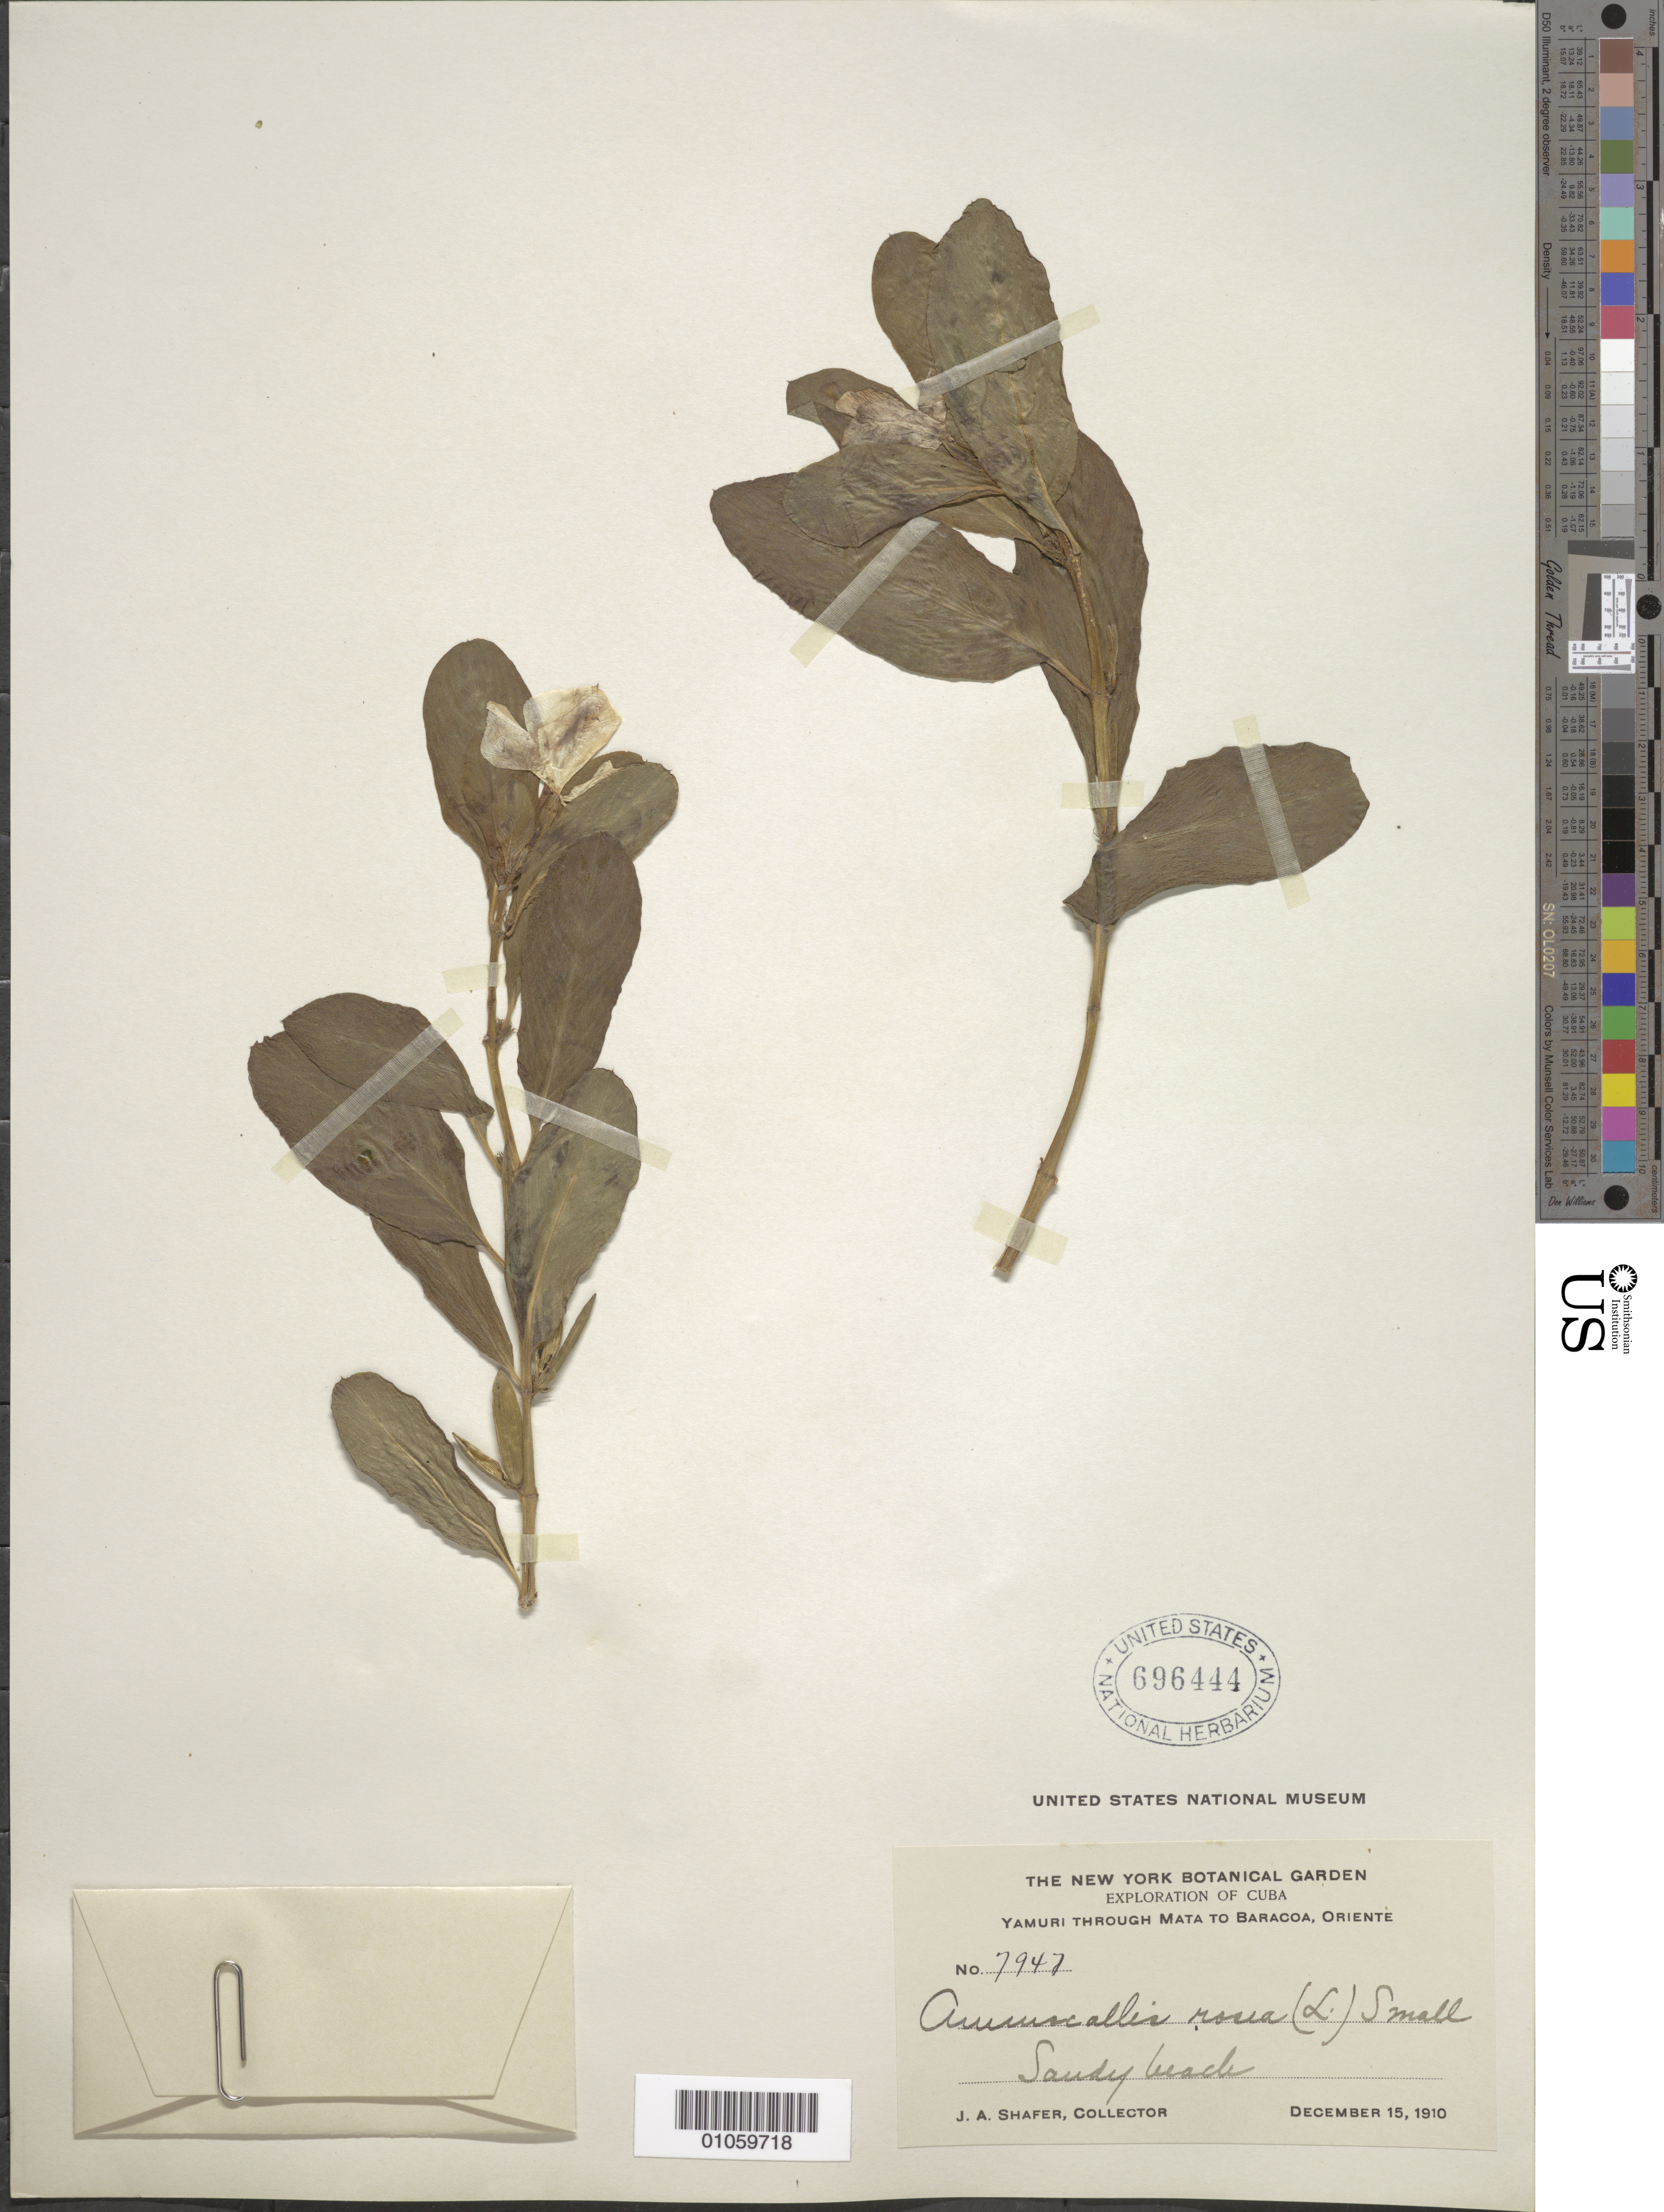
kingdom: Plantae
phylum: Tracheophyta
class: Magnoliopsida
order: Gentianales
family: Apocynaceae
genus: Lochnera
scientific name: Lochnera rosea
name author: (L.) Rchb. ex Endl.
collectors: J. A. Shafer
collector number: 7947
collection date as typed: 15 Dec 1910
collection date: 1910-12-15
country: Cuba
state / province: Guantanamo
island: Cuba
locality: Yamuri through Mata to Baracoa; sandy beach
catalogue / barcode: US 696444